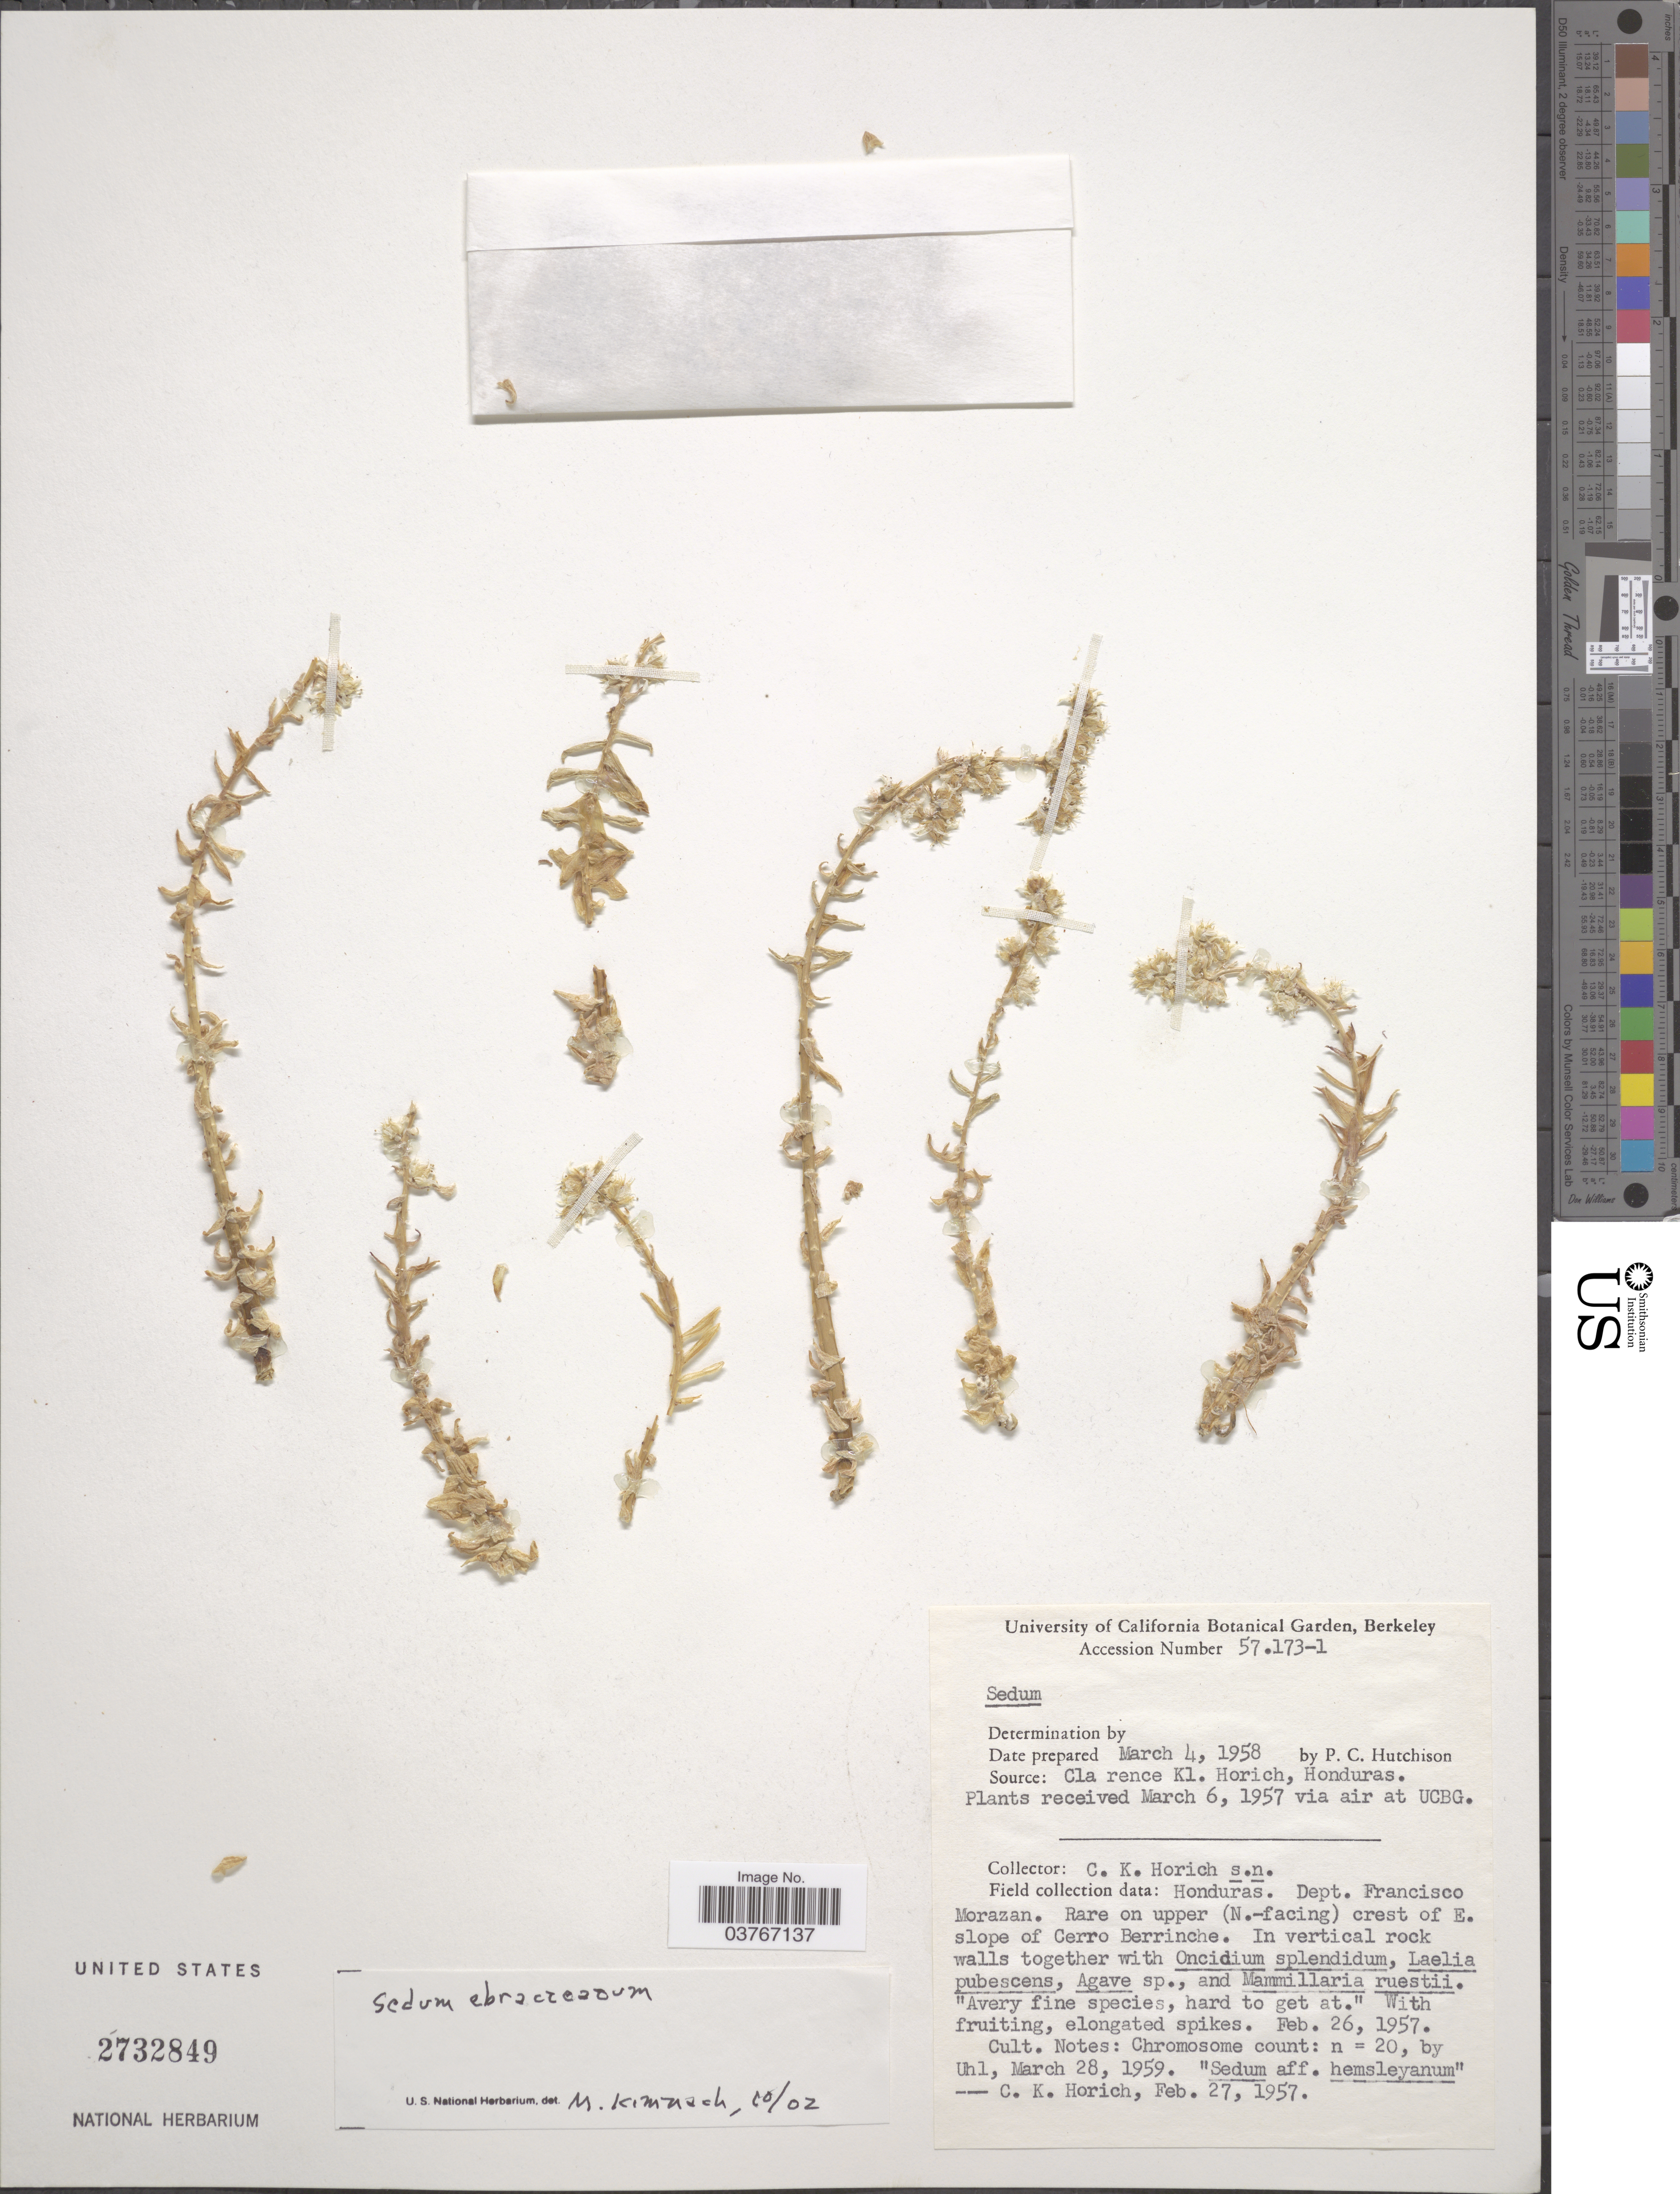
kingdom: Plantae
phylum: Tracheophyta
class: Magnoliopsida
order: Saxifragales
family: Crassulaceae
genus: Sedum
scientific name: Sedum ebracteatum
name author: Moc. & Sessé ex DC.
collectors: P. C. Hutchison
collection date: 1958-03-04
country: United States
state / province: California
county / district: Alameda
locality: University of California Botanical Garden, Berkeley.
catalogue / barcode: US 2732849